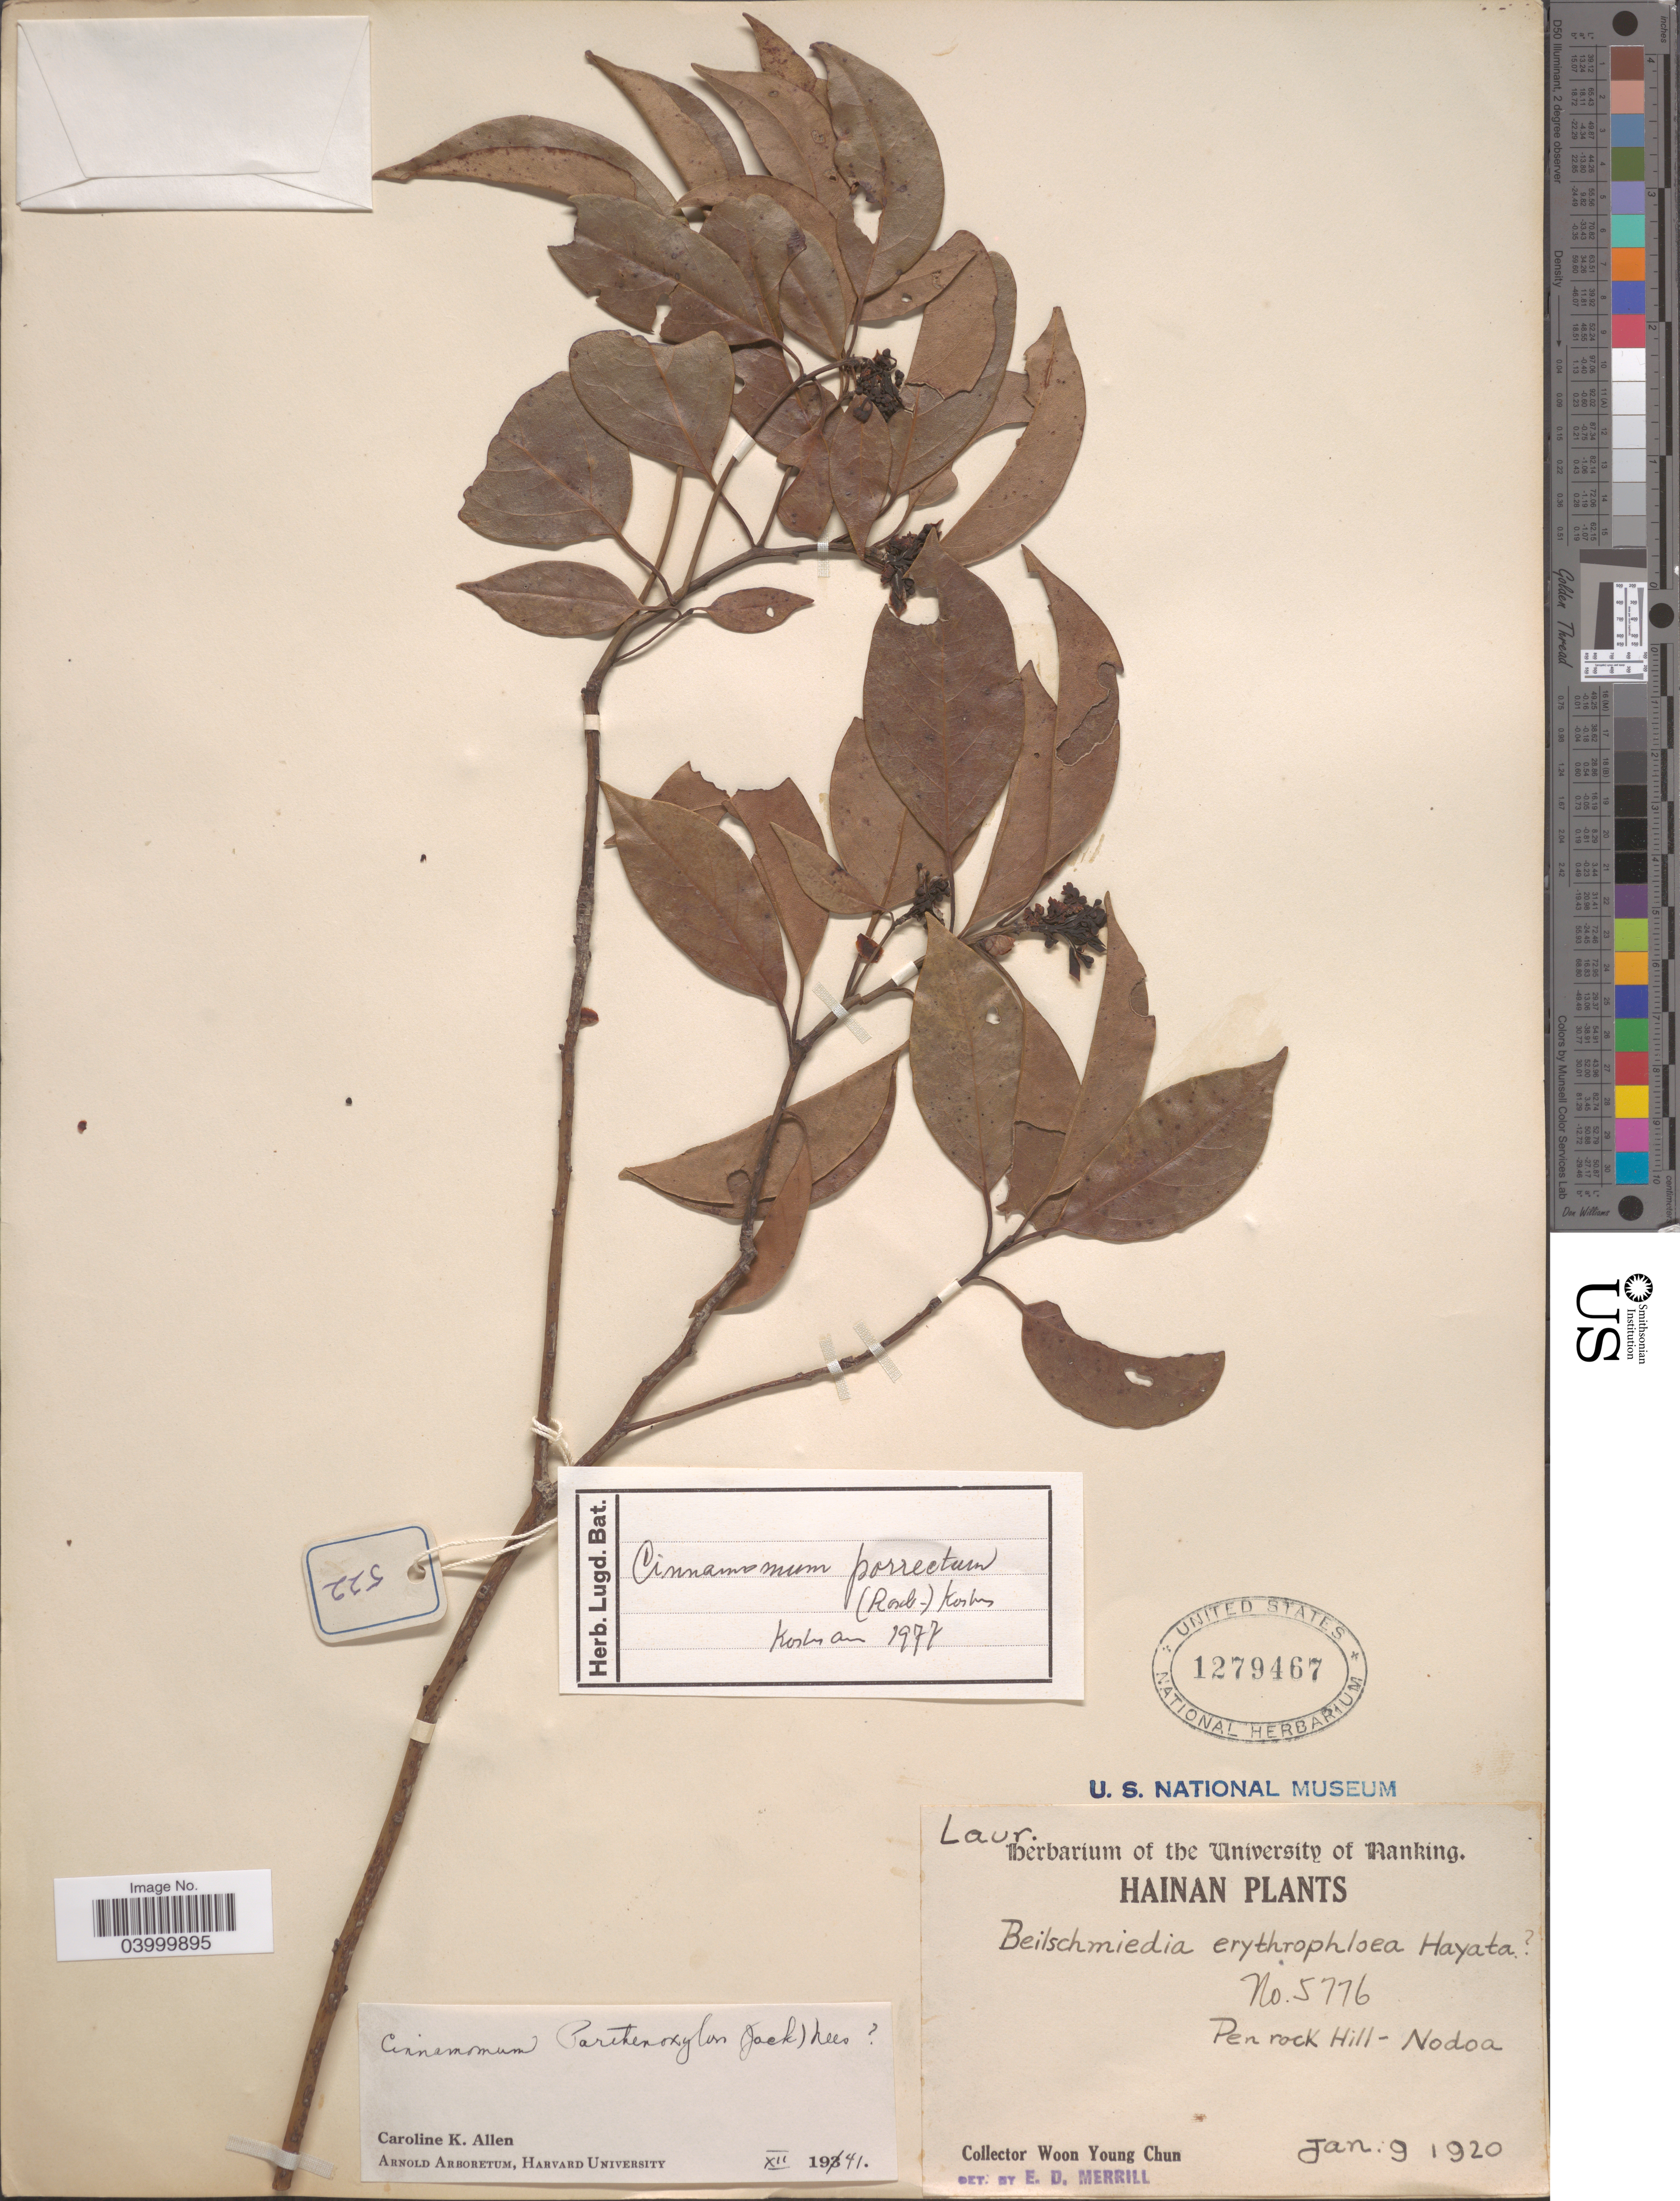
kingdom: Plantae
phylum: Tracheophyta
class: Magnoliopsida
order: Laurales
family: Lauraceae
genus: Cinnamomum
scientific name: Cinnamomum porrectum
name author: (Roxb.) Kosterm.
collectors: W. Y. Chun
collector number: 5776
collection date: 1920-01-09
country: China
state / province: Hainan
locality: Pen rock Hill- Nodoa.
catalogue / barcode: US 1279467